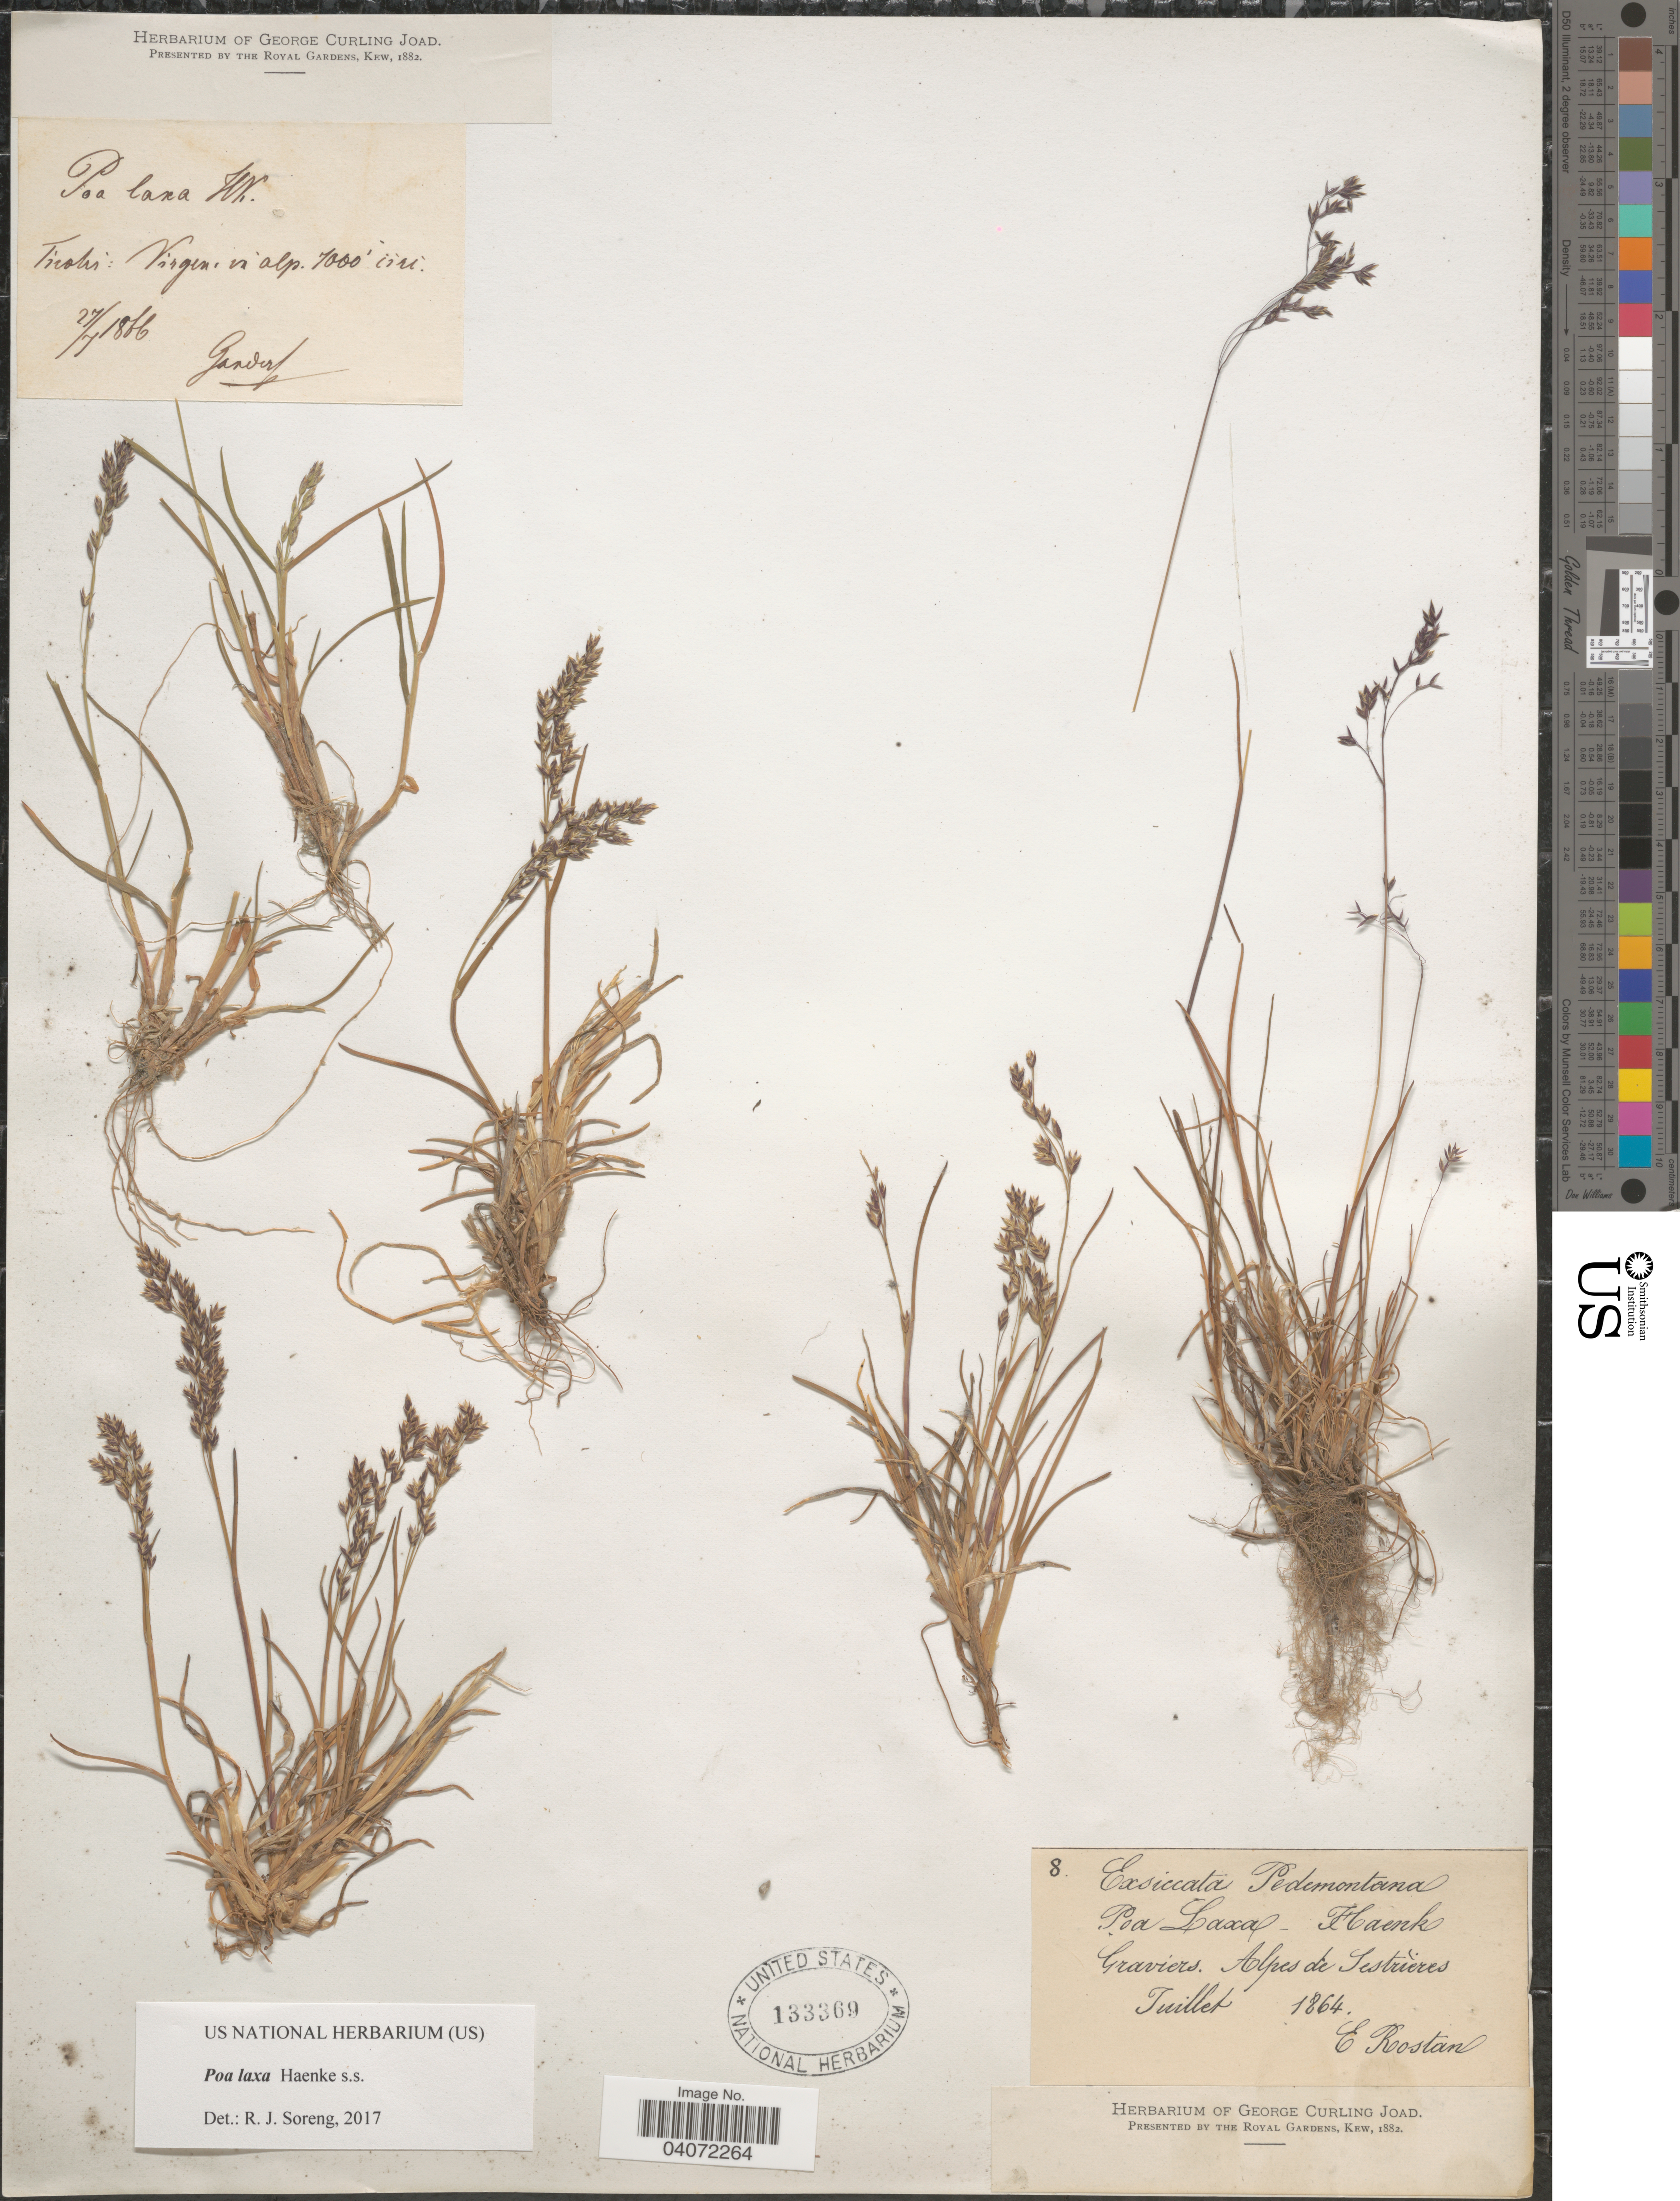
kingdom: Plantae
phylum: Tracheophyta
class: Liliopsida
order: Poales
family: Poaceae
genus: Poa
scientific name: Poa laxa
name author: Haenke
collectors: E. Rostan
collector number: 8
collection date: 1864-07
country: Italy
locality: Graviers. Alpes de Sestrieres.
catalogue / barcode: US 133369